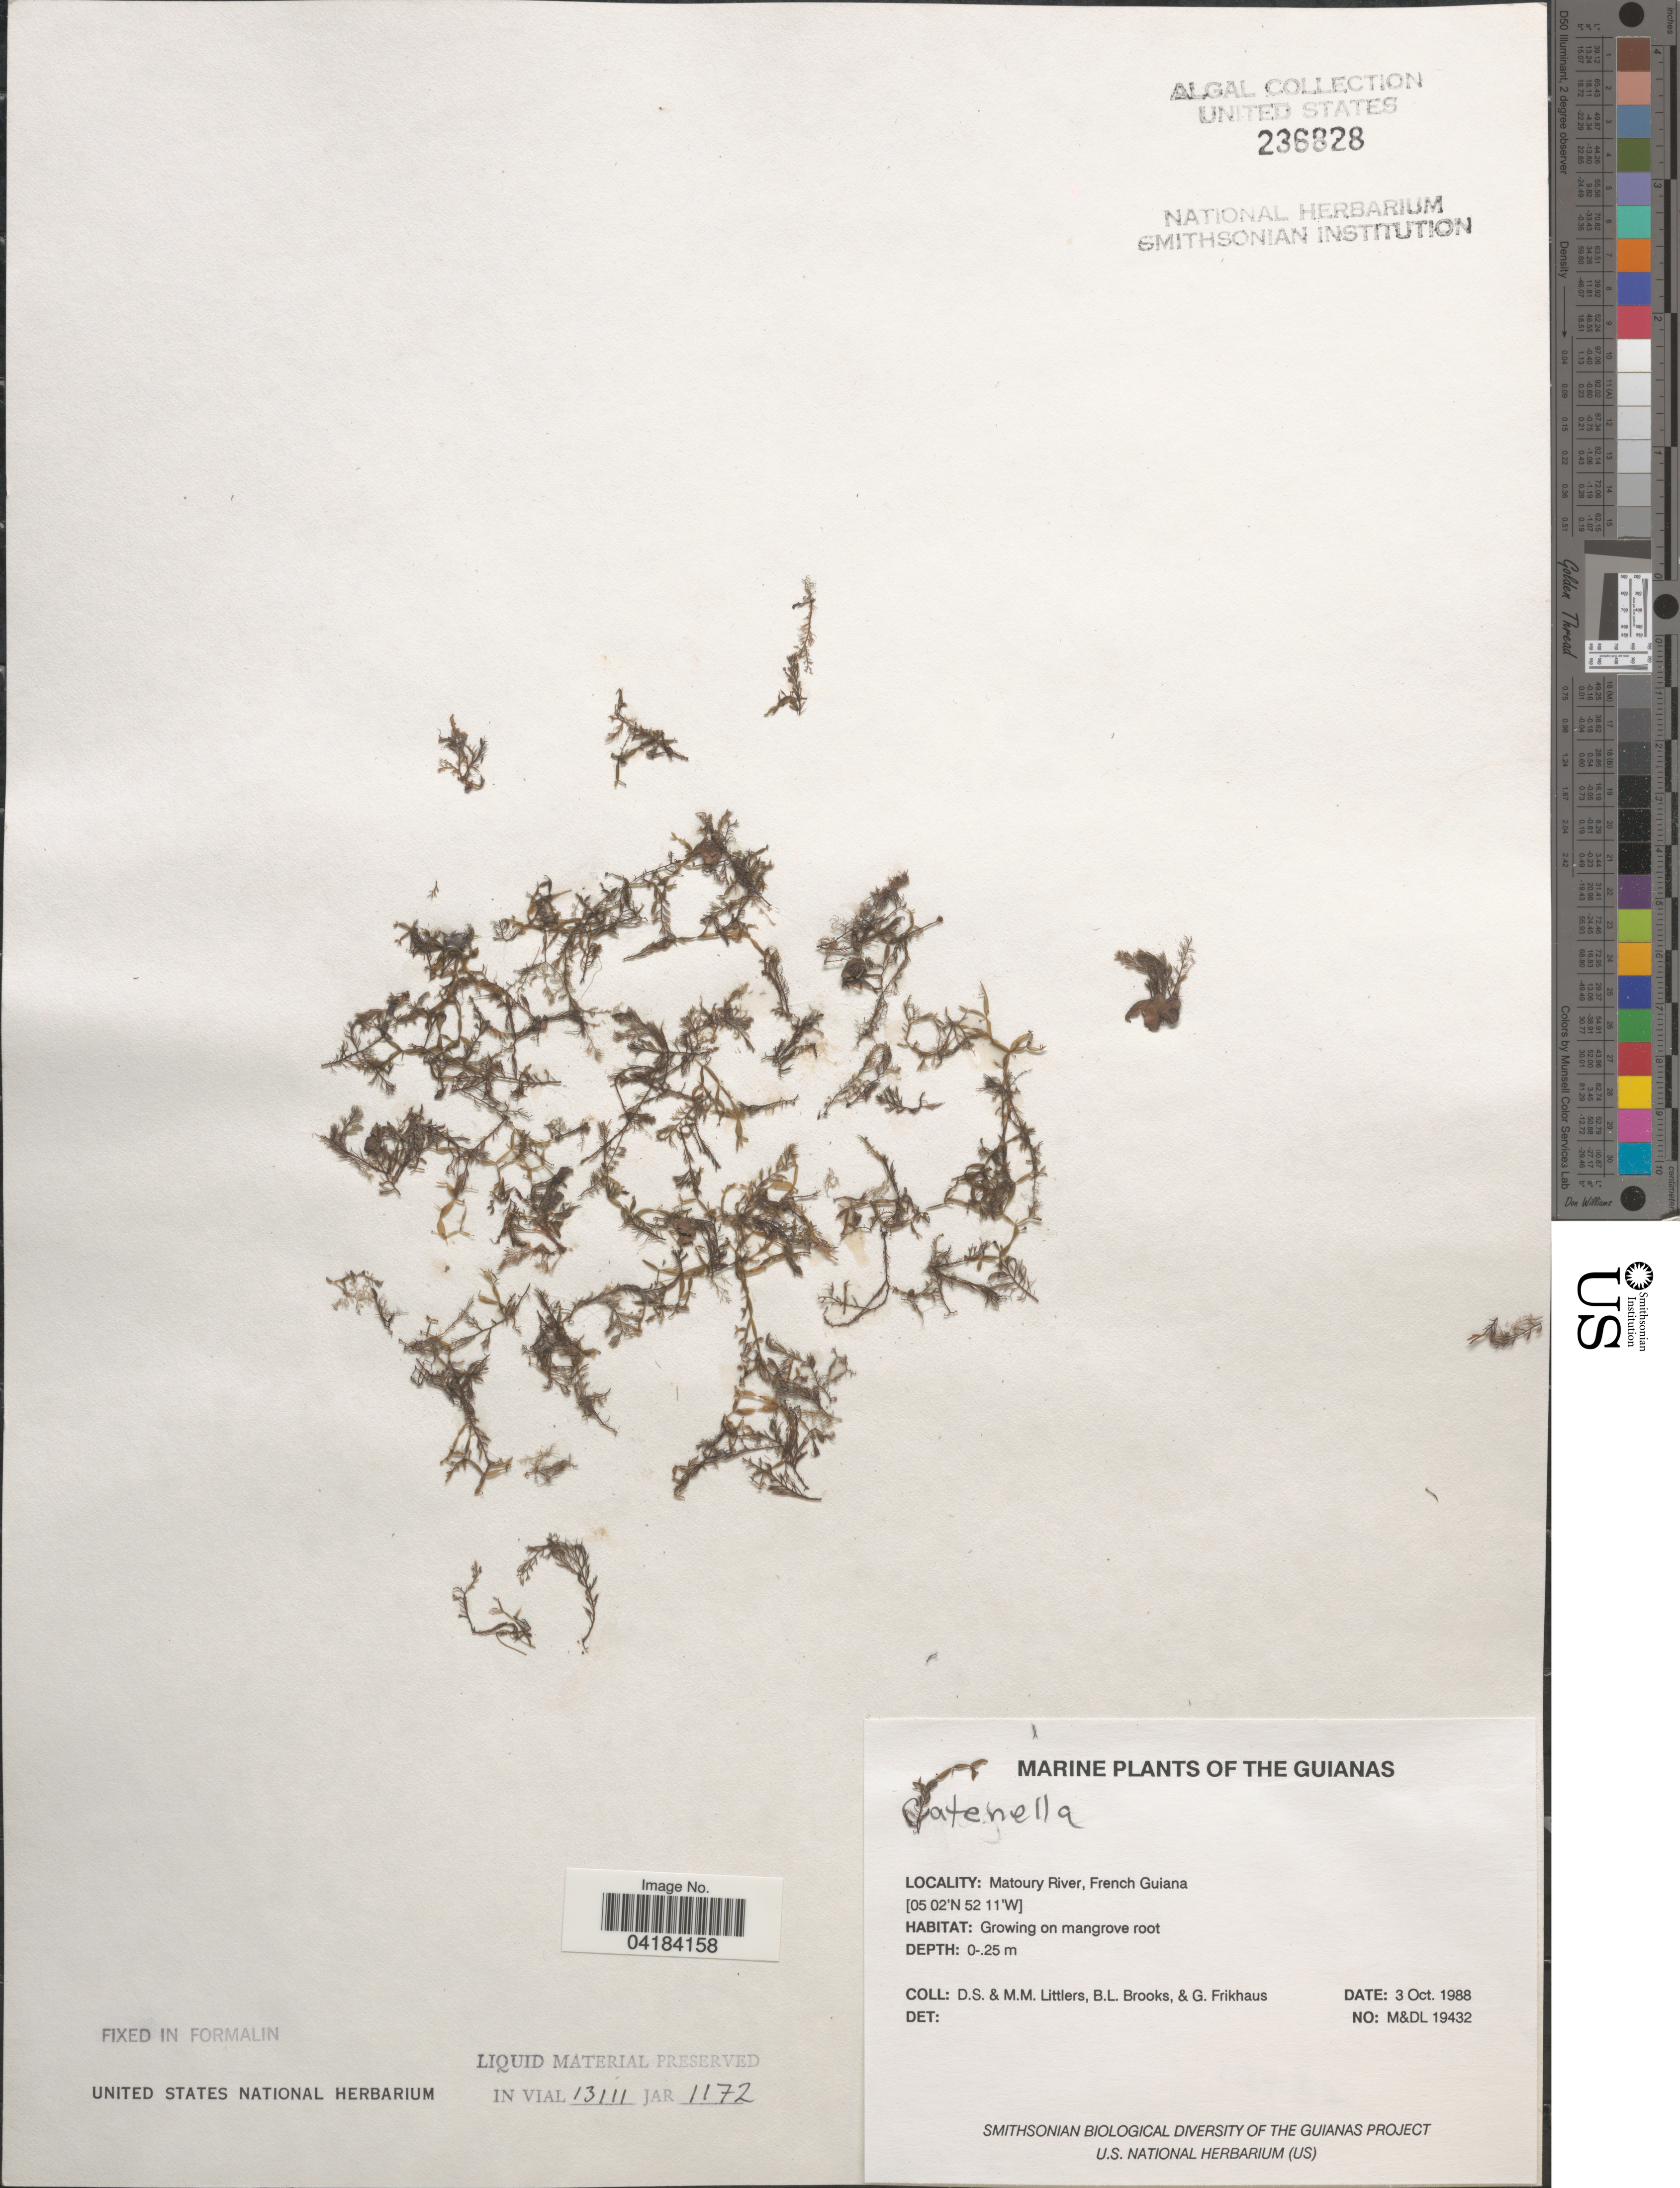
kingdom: Plantae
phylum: Rhodophyta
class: Florideophyceae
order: Gigartinales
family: Caulacanthaceae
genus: Catenella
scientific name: Catenella sp.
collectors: D. S. Littler, B. Brooks & G. Frikhaus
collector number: M&DL19432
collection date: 1988-10-03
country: French Guiana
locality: The Guianas. Matoury River.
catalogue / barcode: US 236828